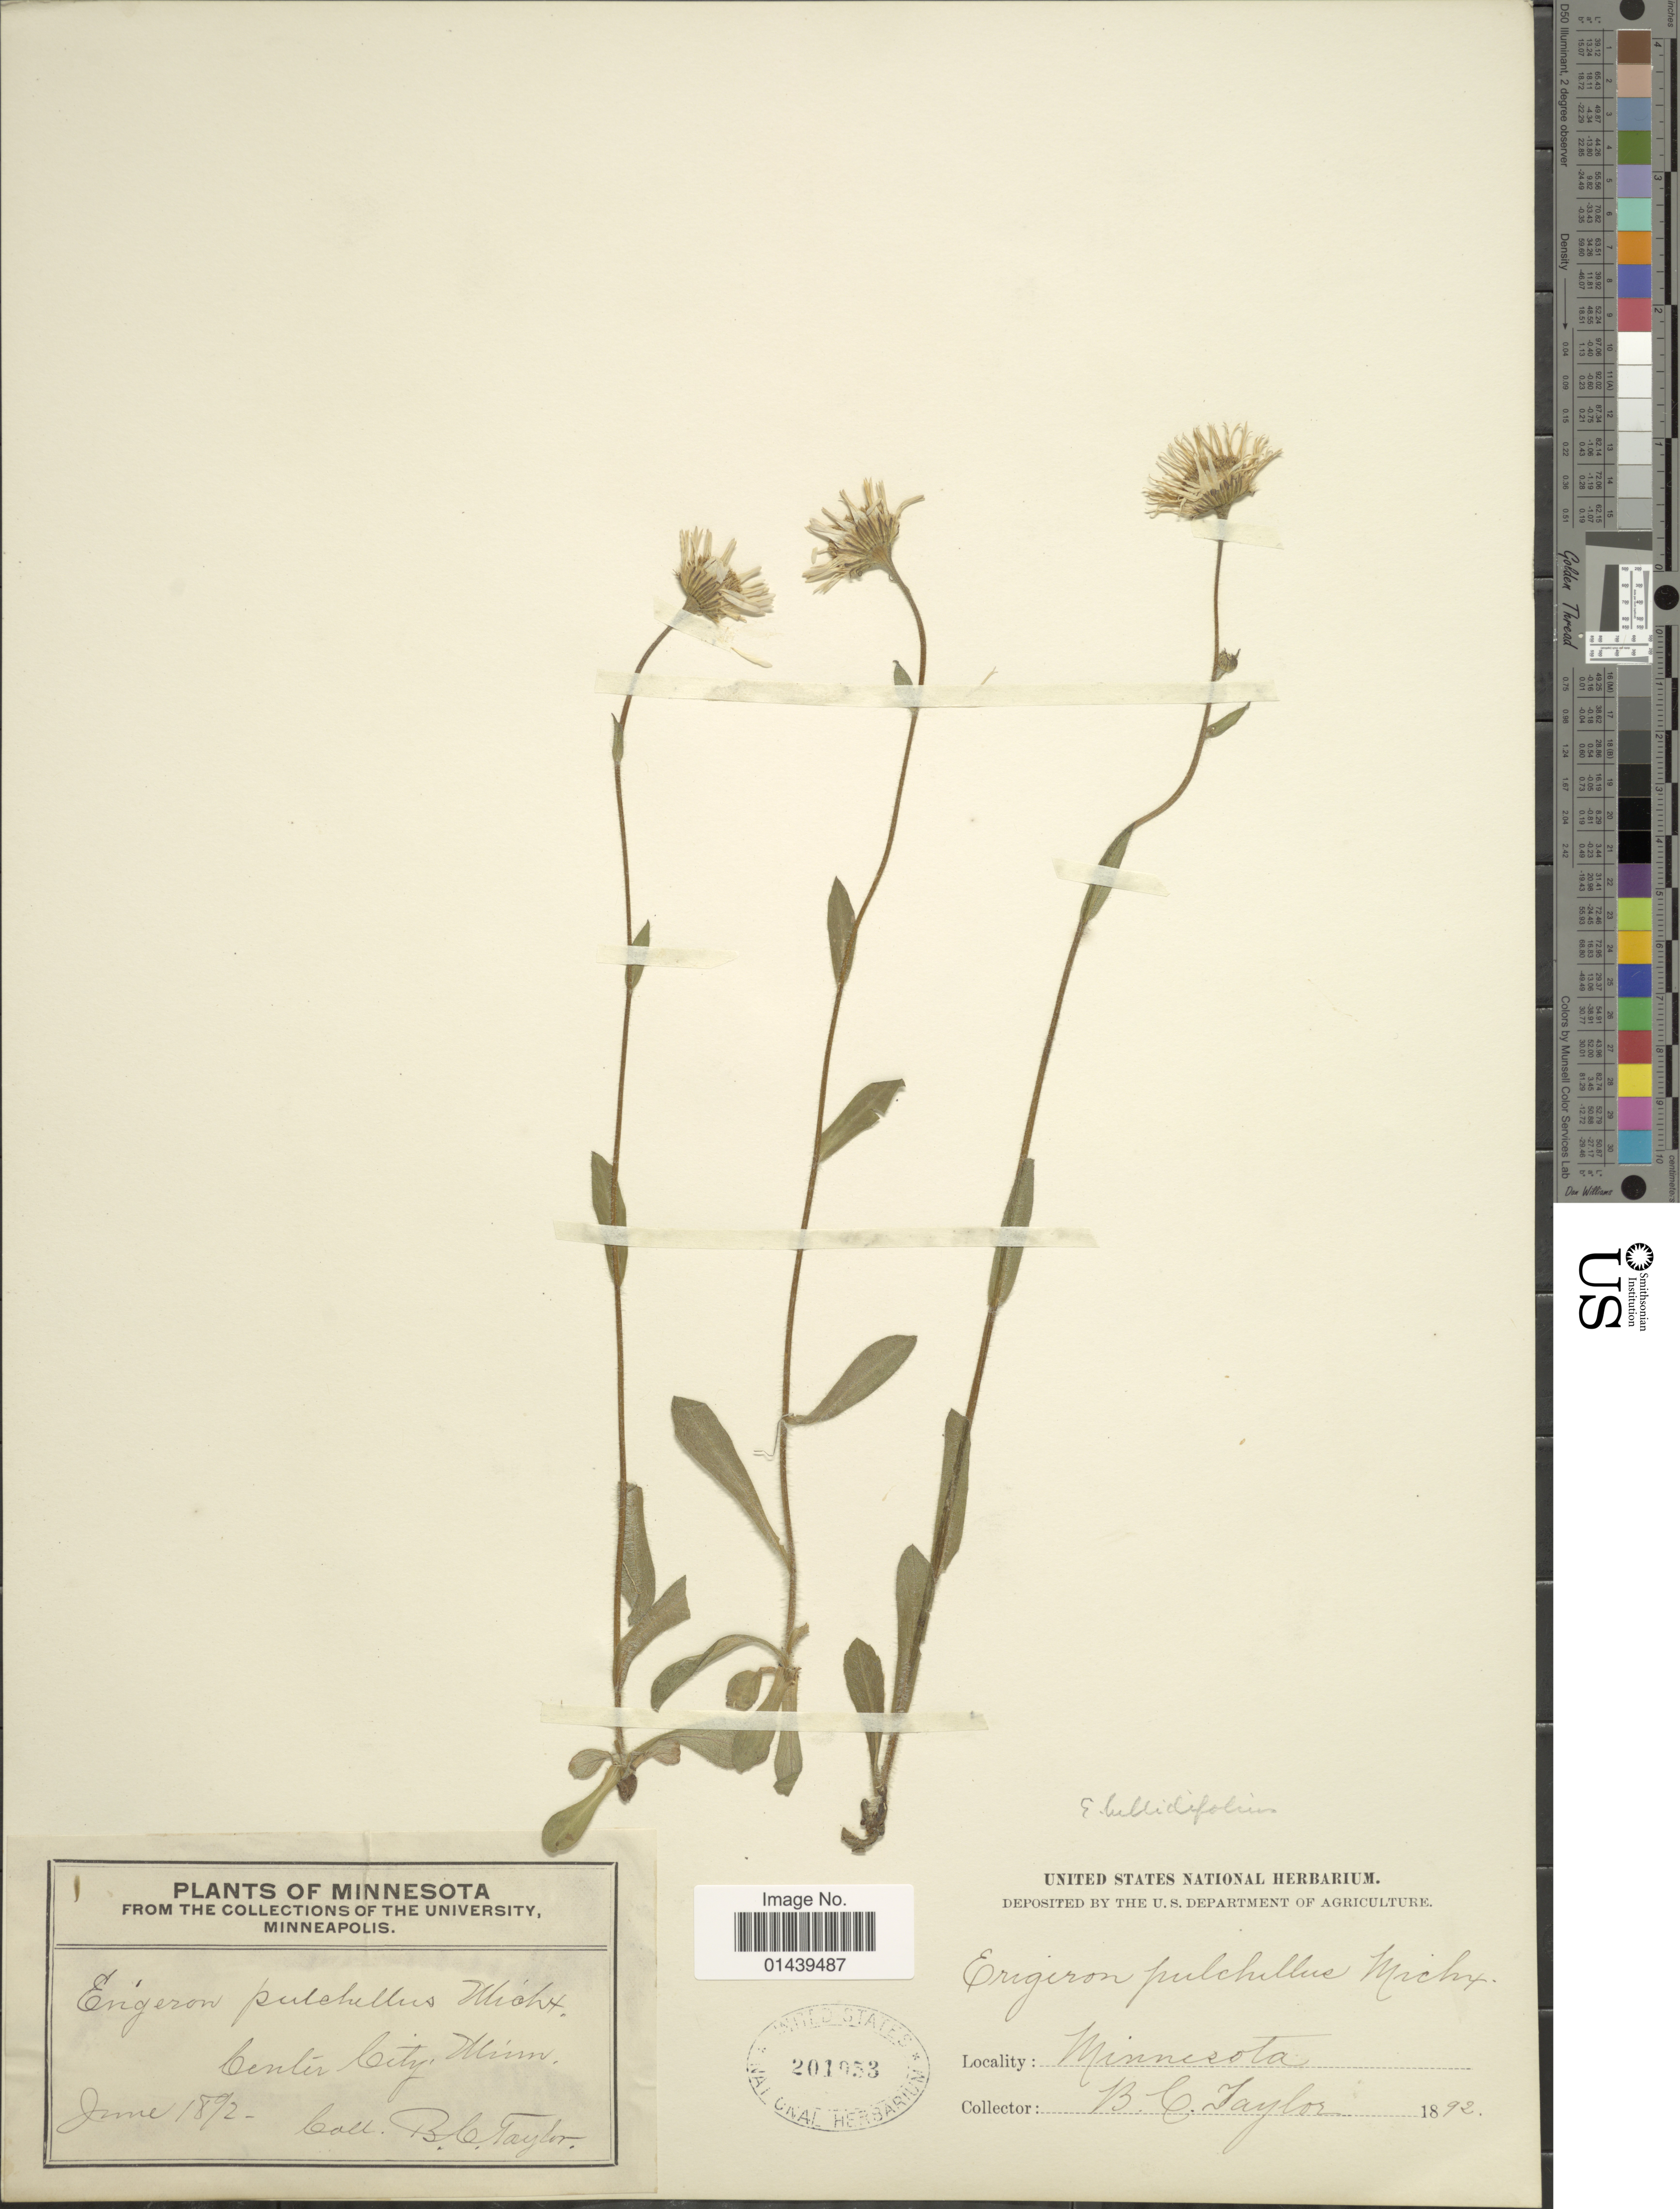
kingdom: Plantae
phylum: Tracheophyta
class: Magnoliopsida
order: Asterales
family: Asteraceae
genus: Erigeron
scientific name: Erigeron pulchellus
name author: Michx.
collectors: B. C. Taylor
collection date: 1892-06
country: United States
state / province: Minnesota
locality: Center City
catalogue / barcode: US 201953